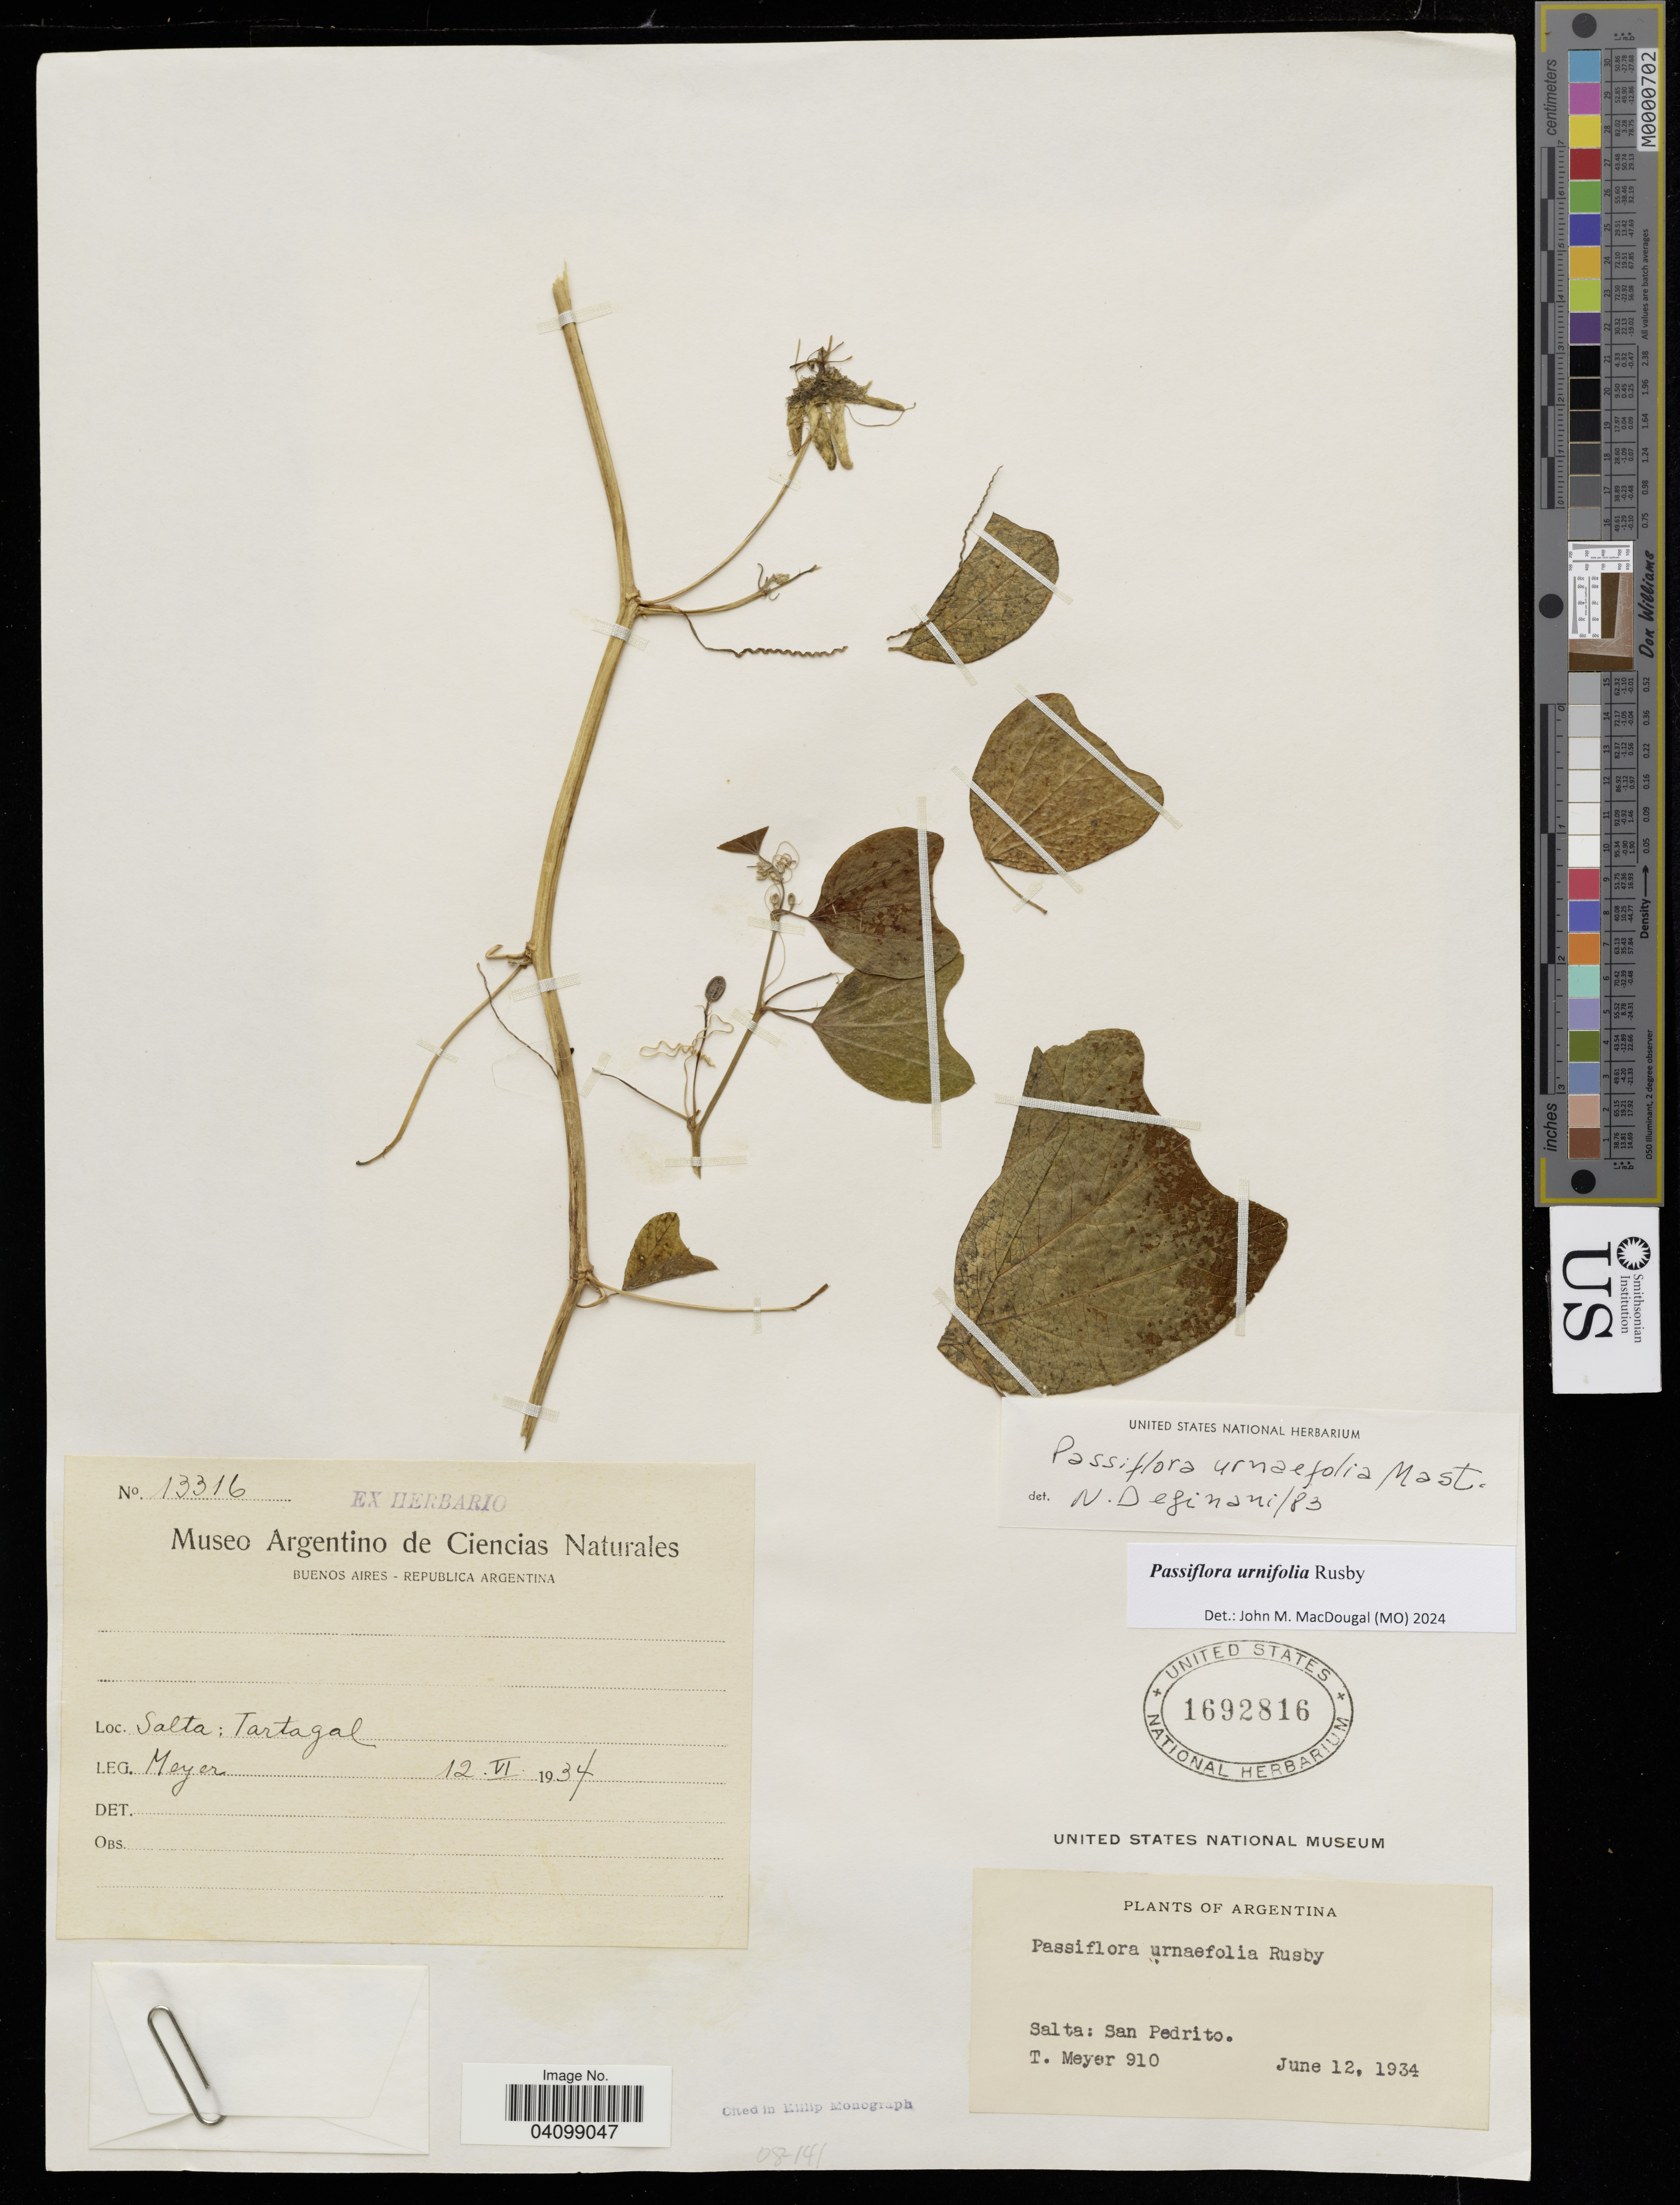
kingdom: Plantae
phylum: Tracheophyta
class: Magnoliopsida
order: Malpighiales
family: Passifloraceae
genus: Passiflora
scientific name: Passiflora urnifolia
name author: Rusby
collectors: T. Meyer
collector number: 910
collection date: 1934-06-12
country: Argentina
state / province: Salta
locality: San Pedrito.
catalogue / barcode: US 1692816